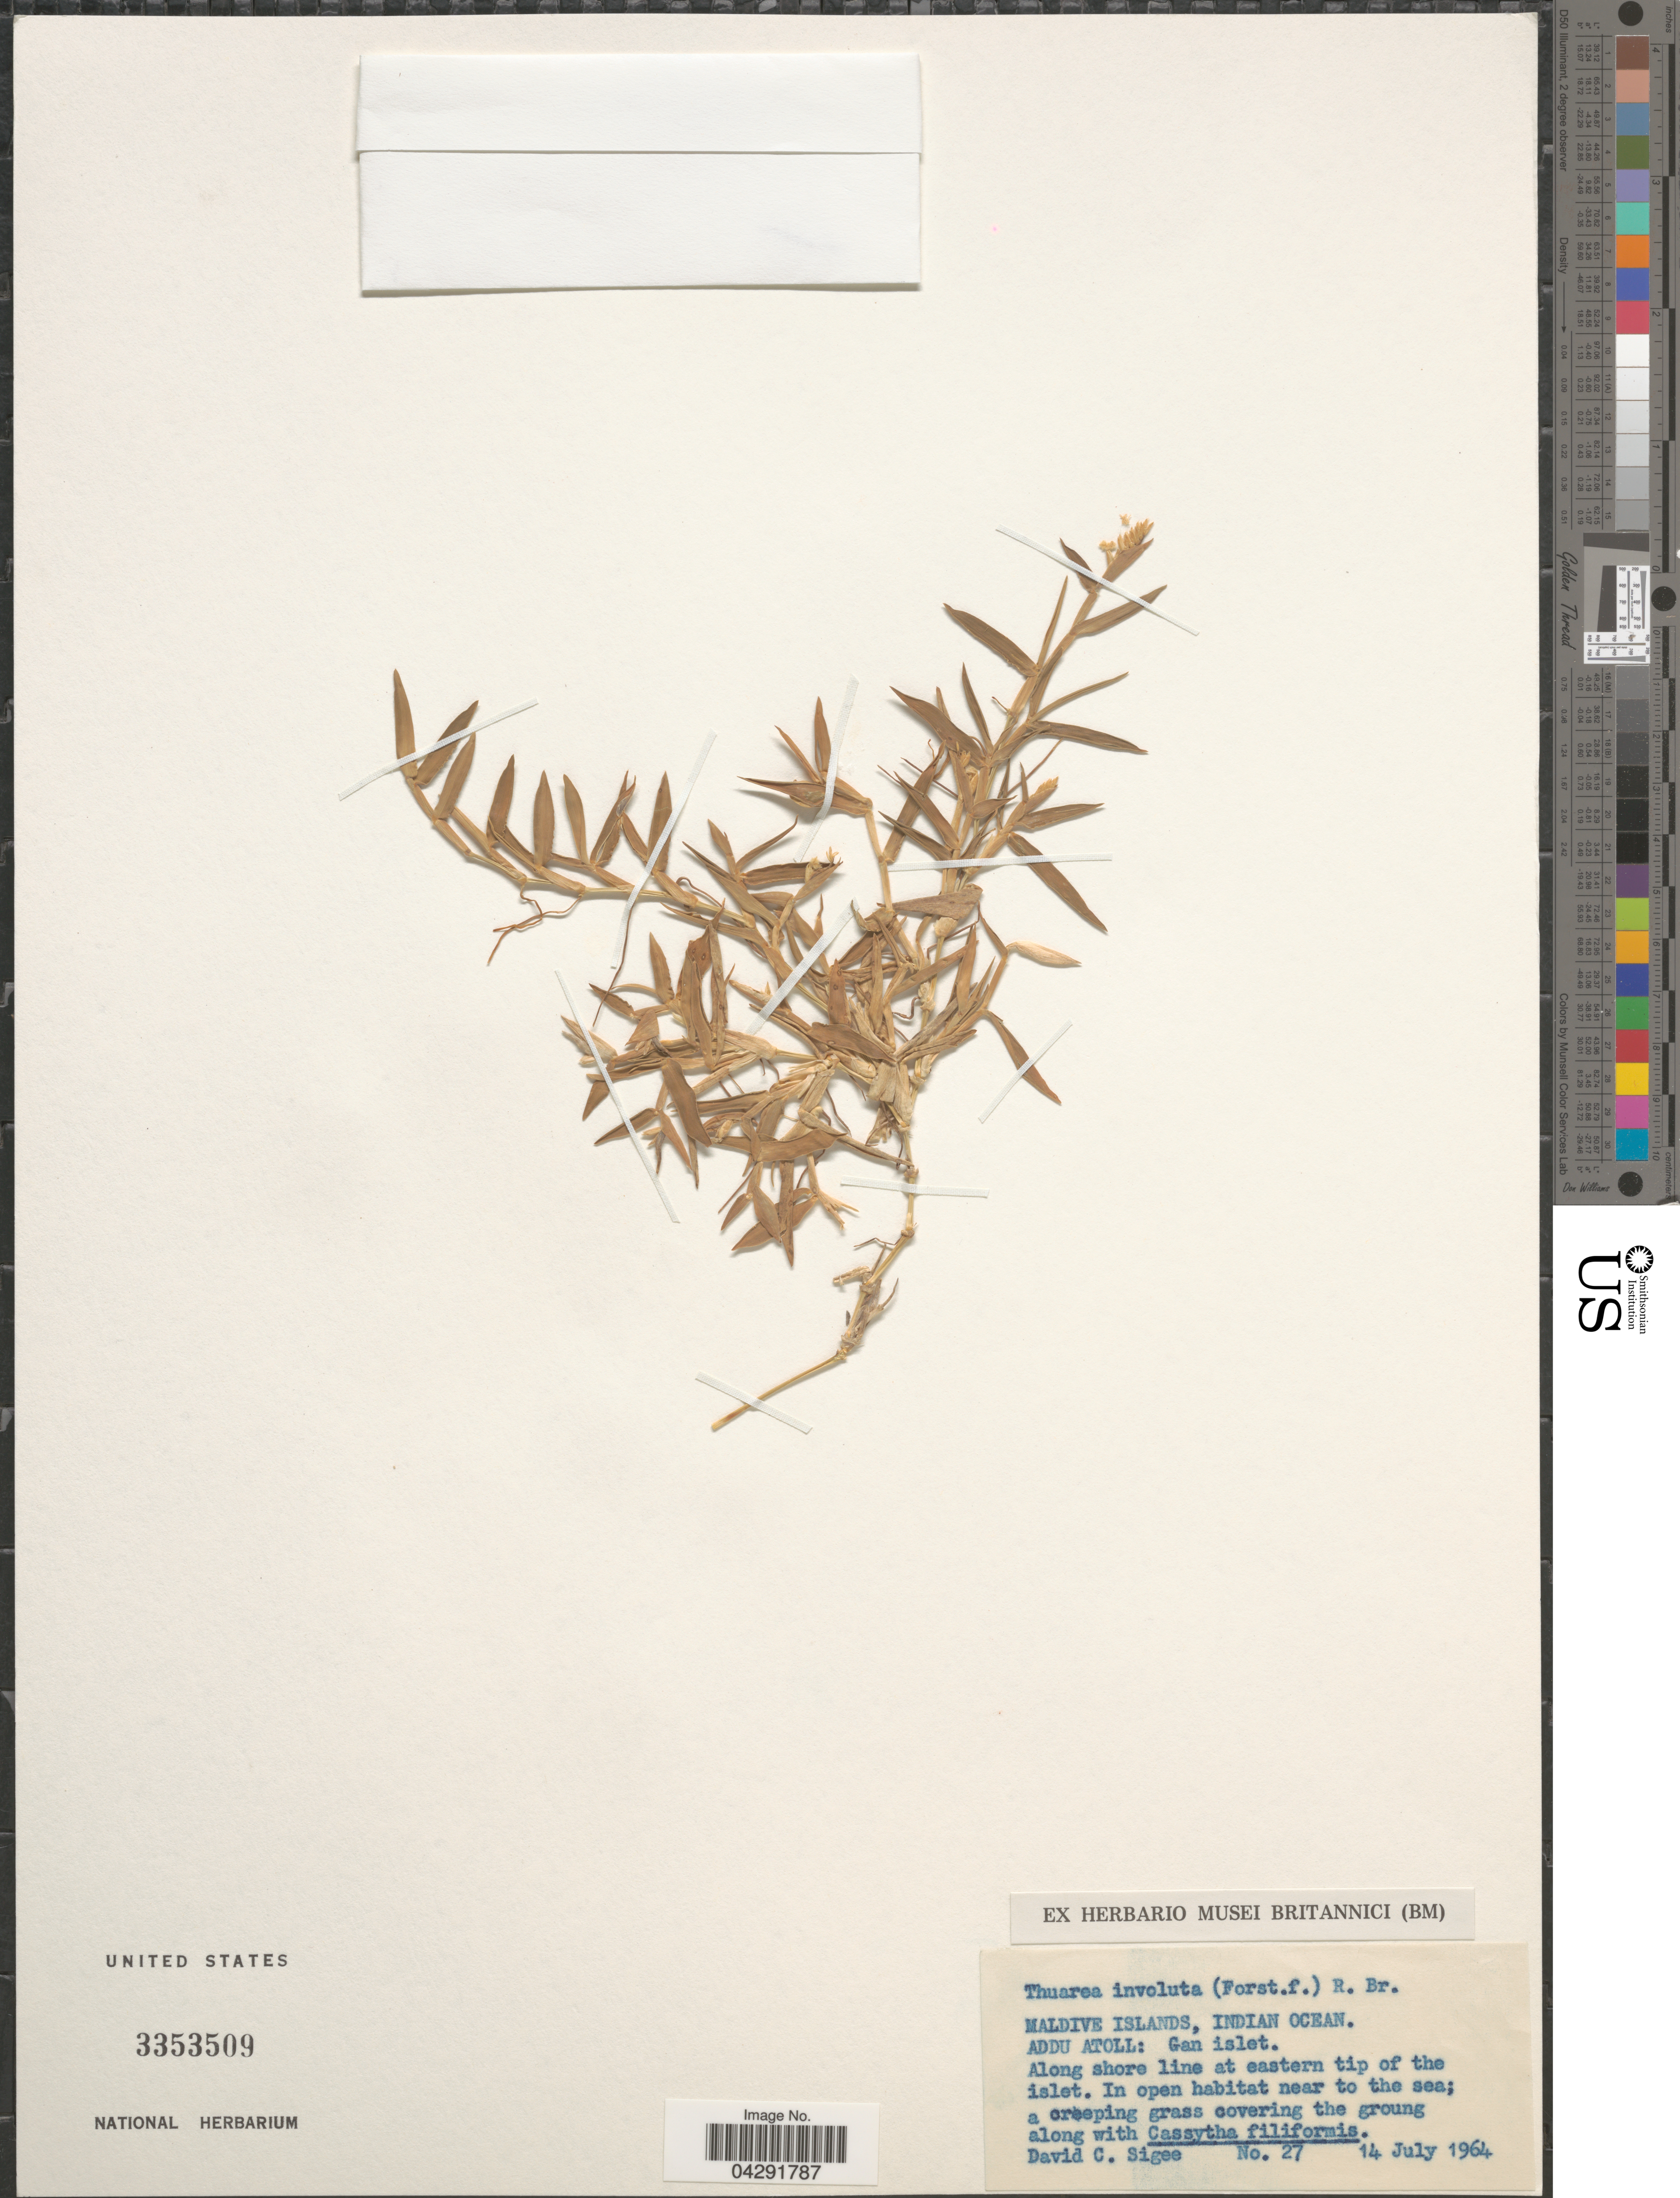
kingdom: Plantae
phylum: Tracheophyta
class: Liliopsida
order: Poales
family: Poaceae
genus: Thuarea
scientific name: Thuarea involuta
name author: (G. Forst.) R. Br. ex Sm.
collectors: D. C. Sigee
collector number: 27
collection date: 1964-07-14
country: Maldive Islands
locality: Indian Ocean. Addu Atoll: Gan islet. Along shore line at eastern tip of the islet. In open habitat near to the sea.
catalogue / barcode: US 3353509